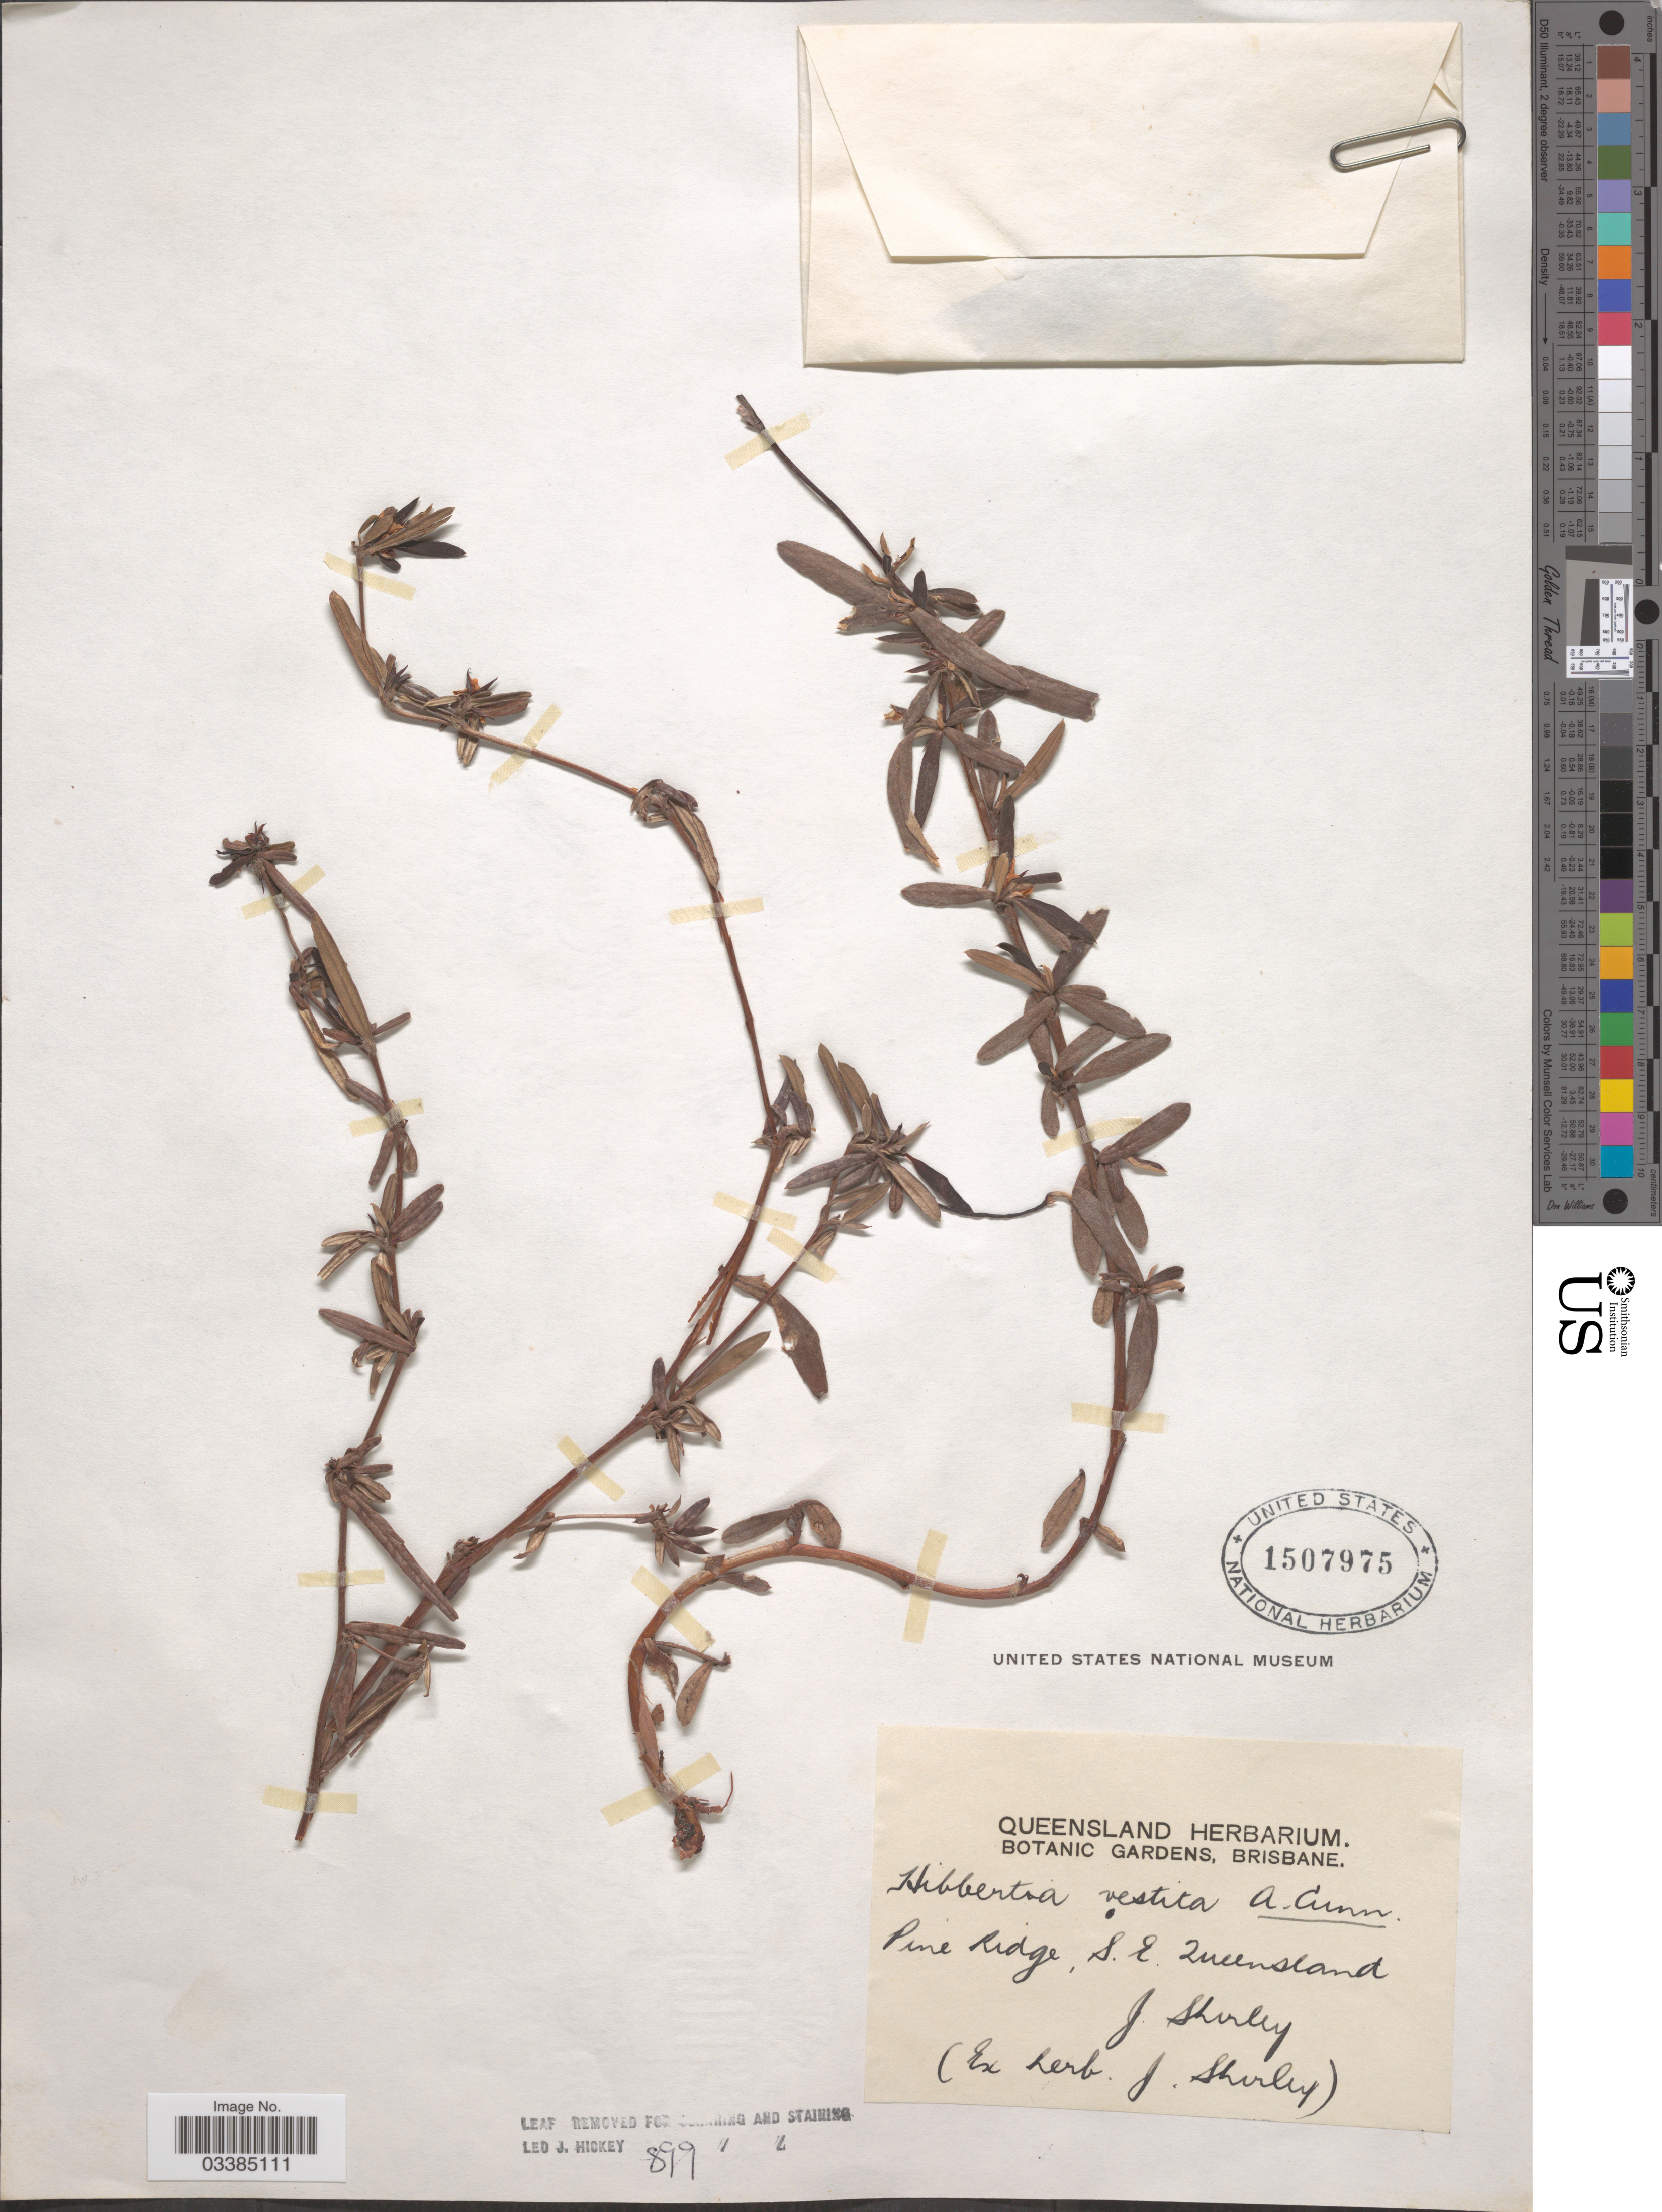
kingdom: Plantae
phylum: Tracheophyta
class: Magnoliopsida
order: Dilleniales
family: Dilleniaceae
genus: Hibbertia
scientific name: Hibbertia salicifolia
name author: Turcz.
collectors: J. Shirley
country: Australia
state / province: Queensland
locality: Pine Ridge, S. E. Queensland.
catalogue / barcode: US 1507975